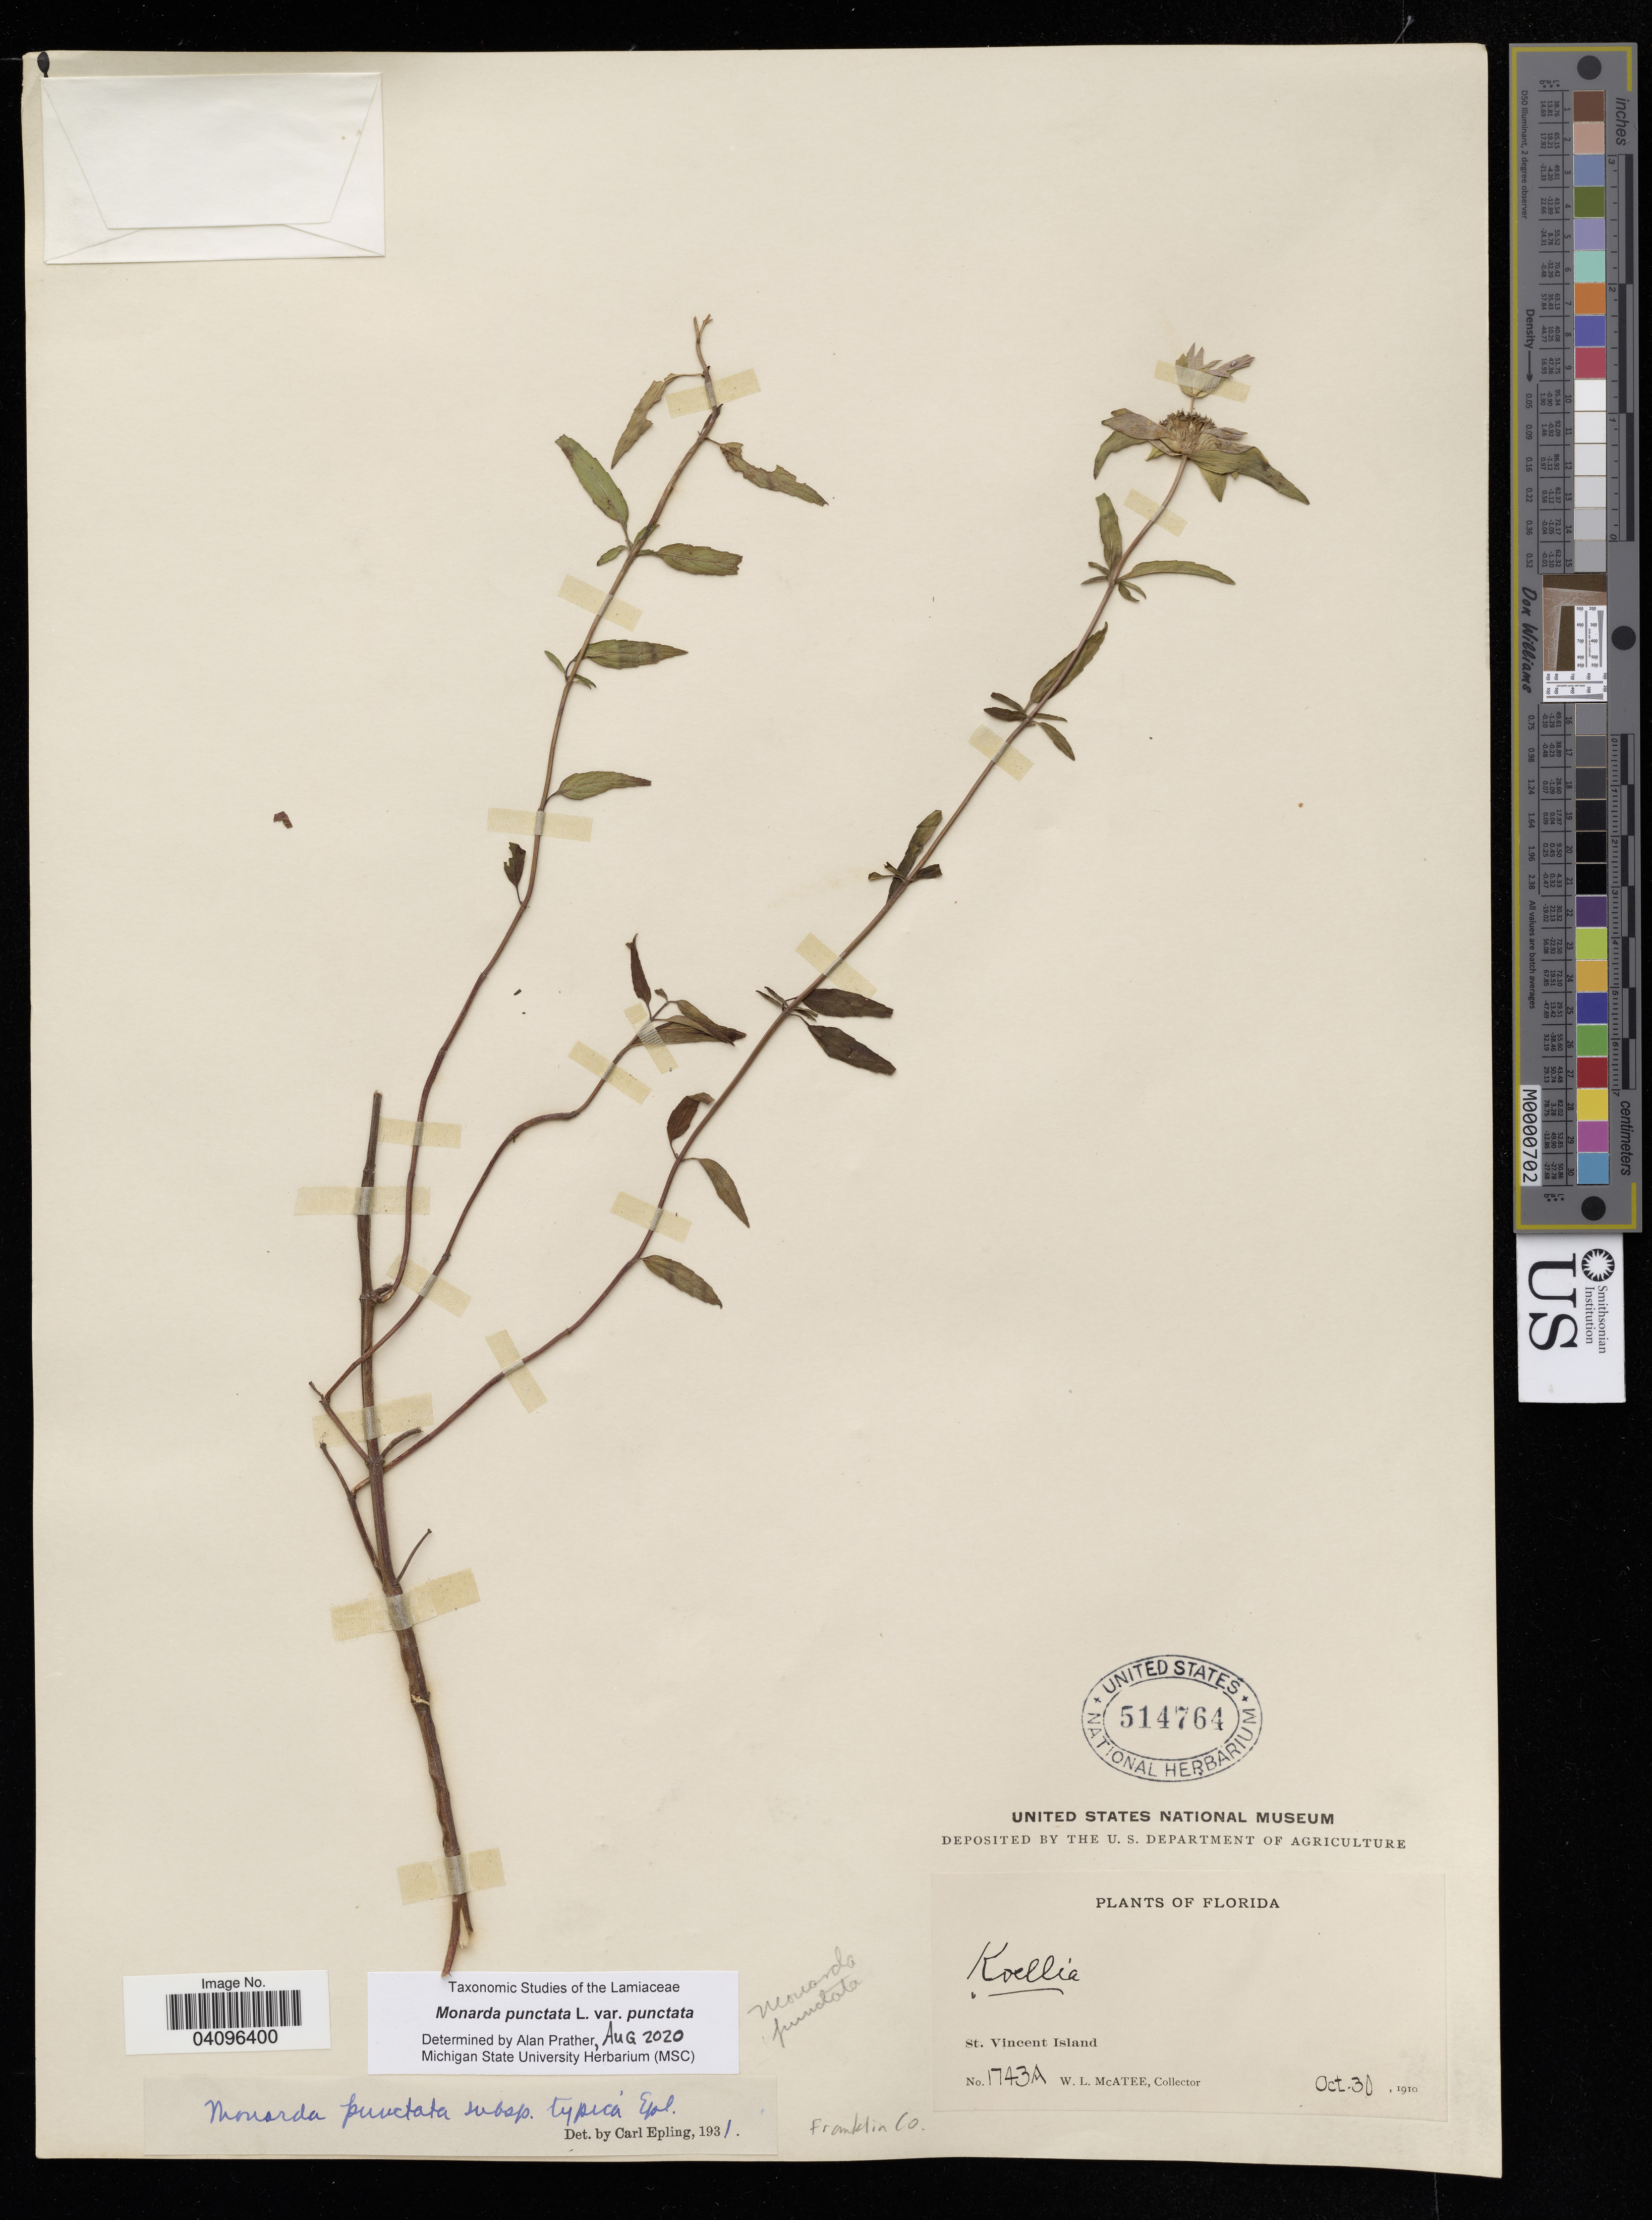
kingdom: Plantae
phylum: Tracheophyta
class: Magnoliopsida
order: Lamiales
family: Lamiaceae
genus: Monarda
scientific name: Monarda punctata var. punctata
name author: L.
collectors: W. McAtee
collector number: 1743A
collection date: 1910-10-30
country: United States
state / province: Florida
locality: St. Vincent Island.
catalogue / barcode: US 514764